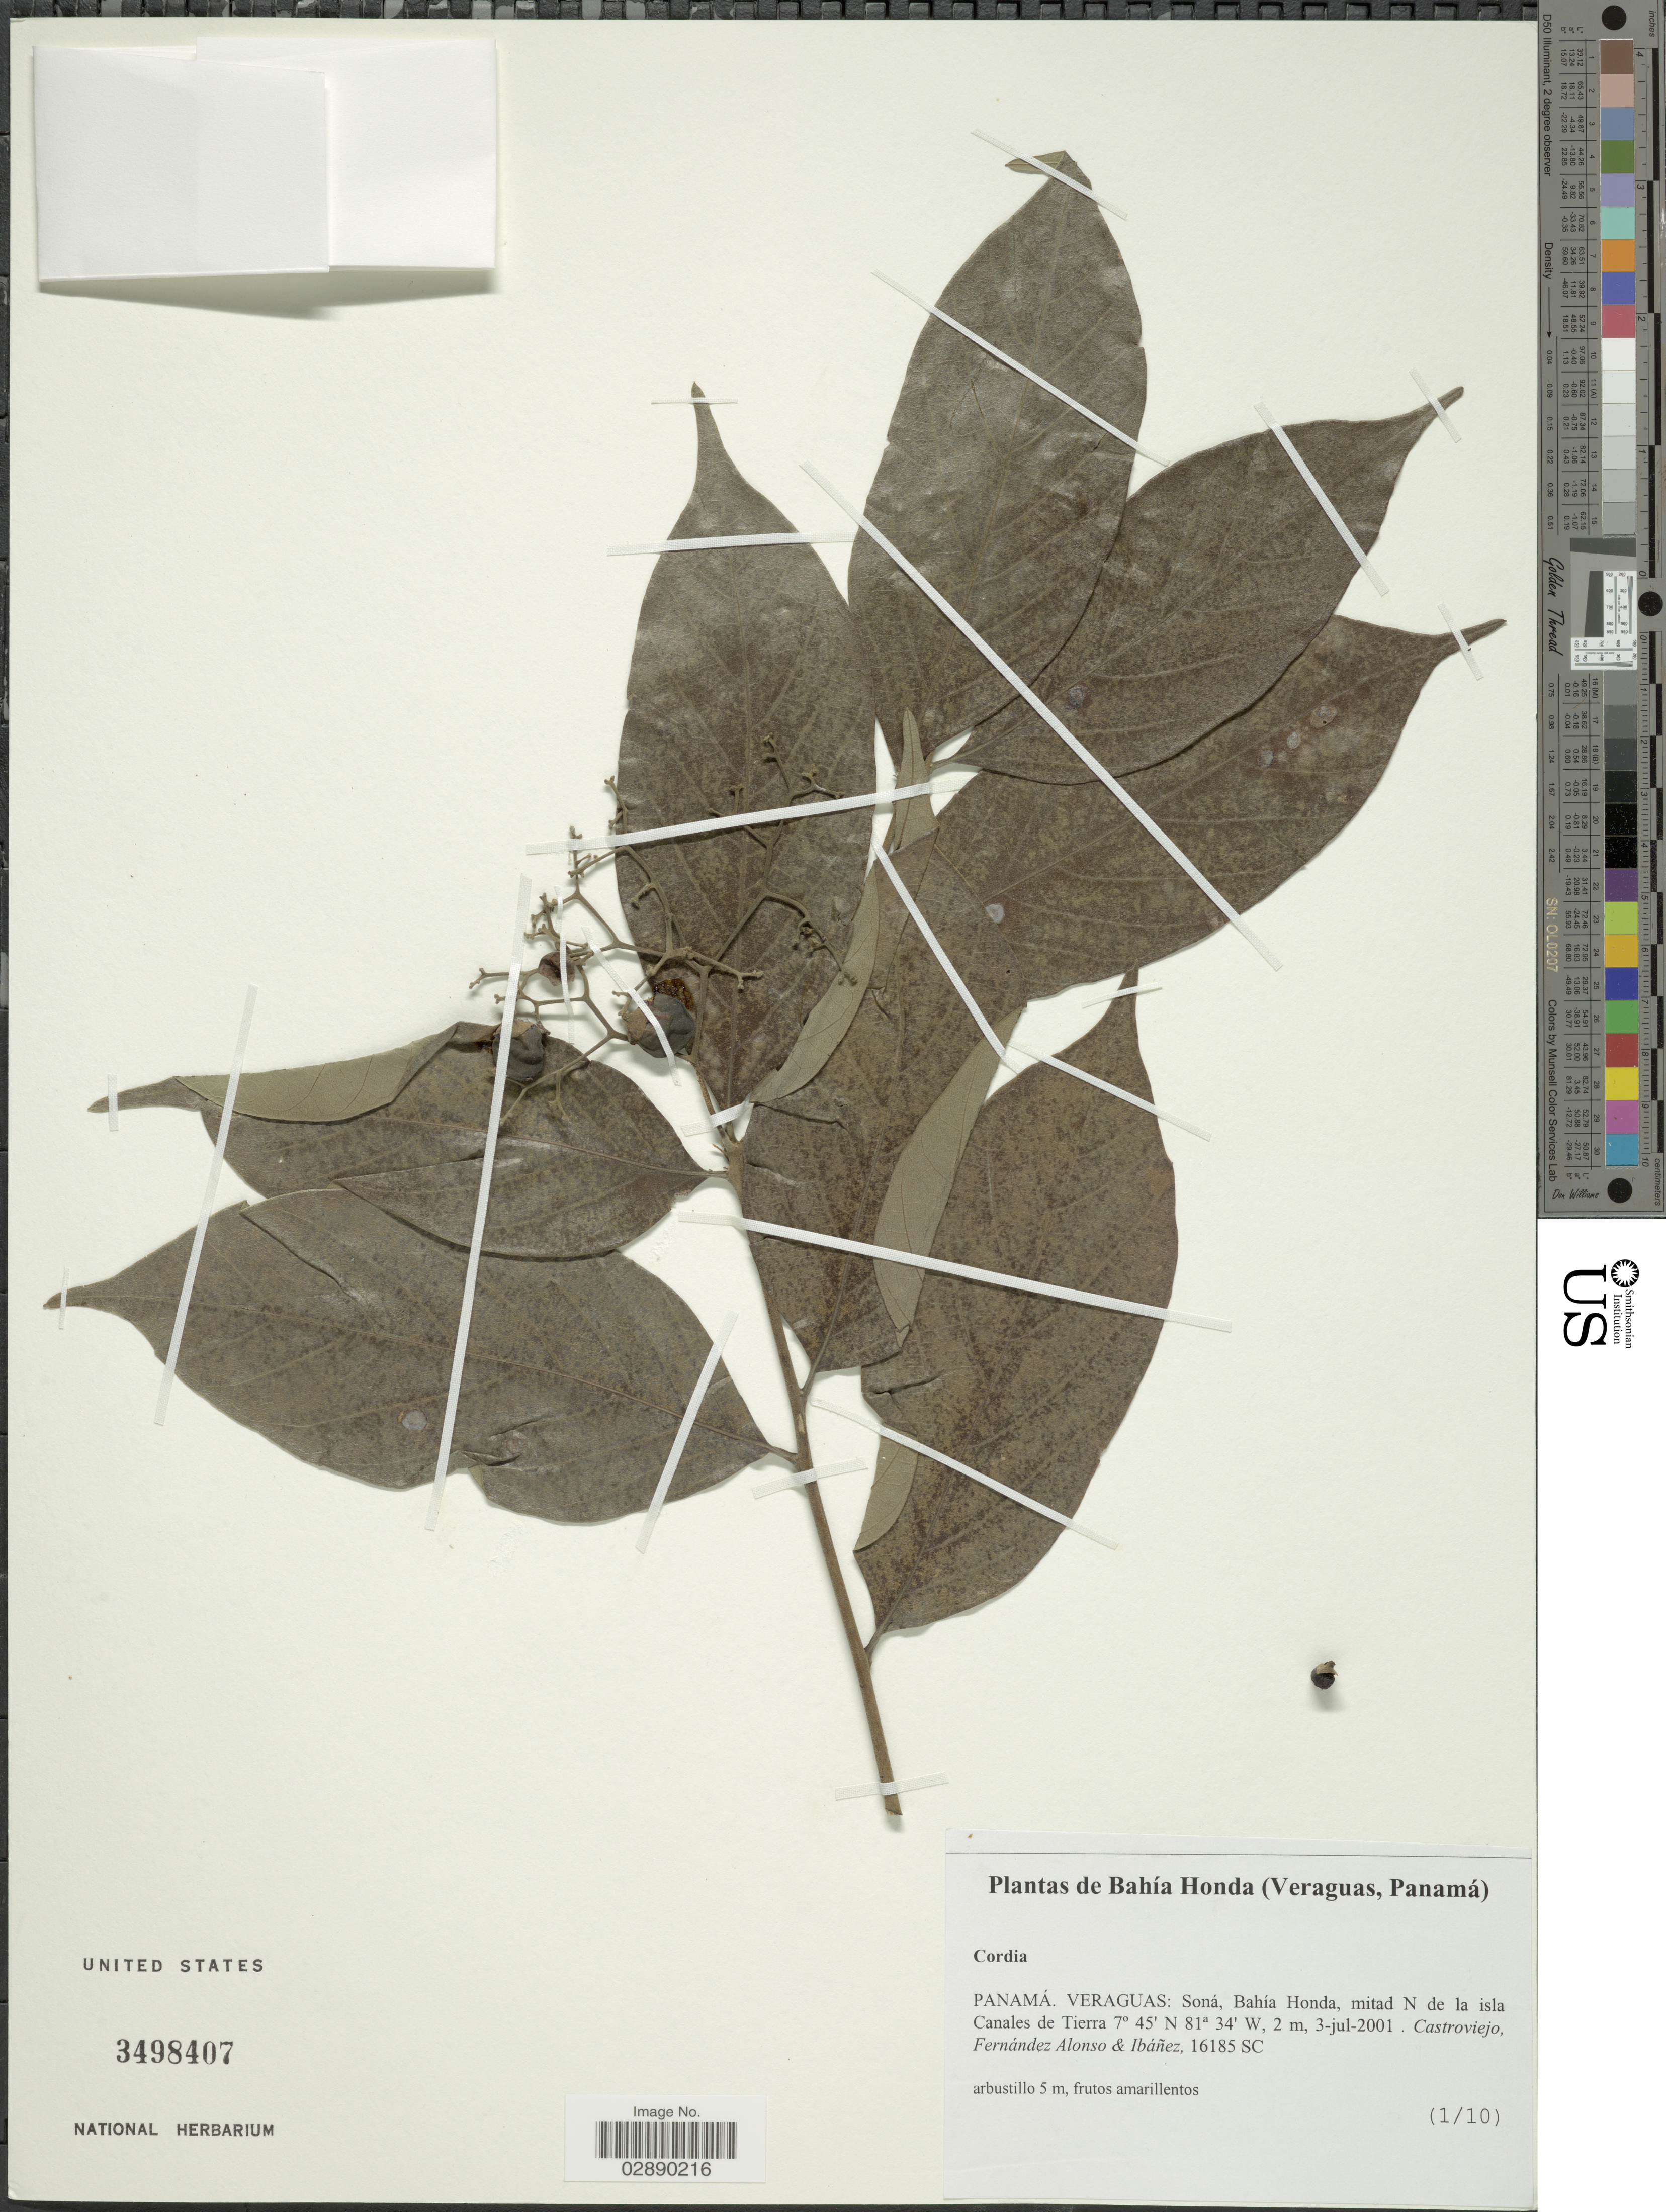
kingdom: Plantae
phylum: Tracheophyta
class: Magnoliopsida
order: Boraginales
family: Cordiaceae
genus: Cordia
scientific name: Cordia sp.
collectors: Castroviejo, --, F. Alonso & Ibáñez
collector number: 16185 SC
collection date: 2001-07-03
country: Panama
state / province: Veraguas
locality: Soná, Bahía Honda, mitad N de la isla Canales de Tierra.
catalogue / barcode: US 3498407